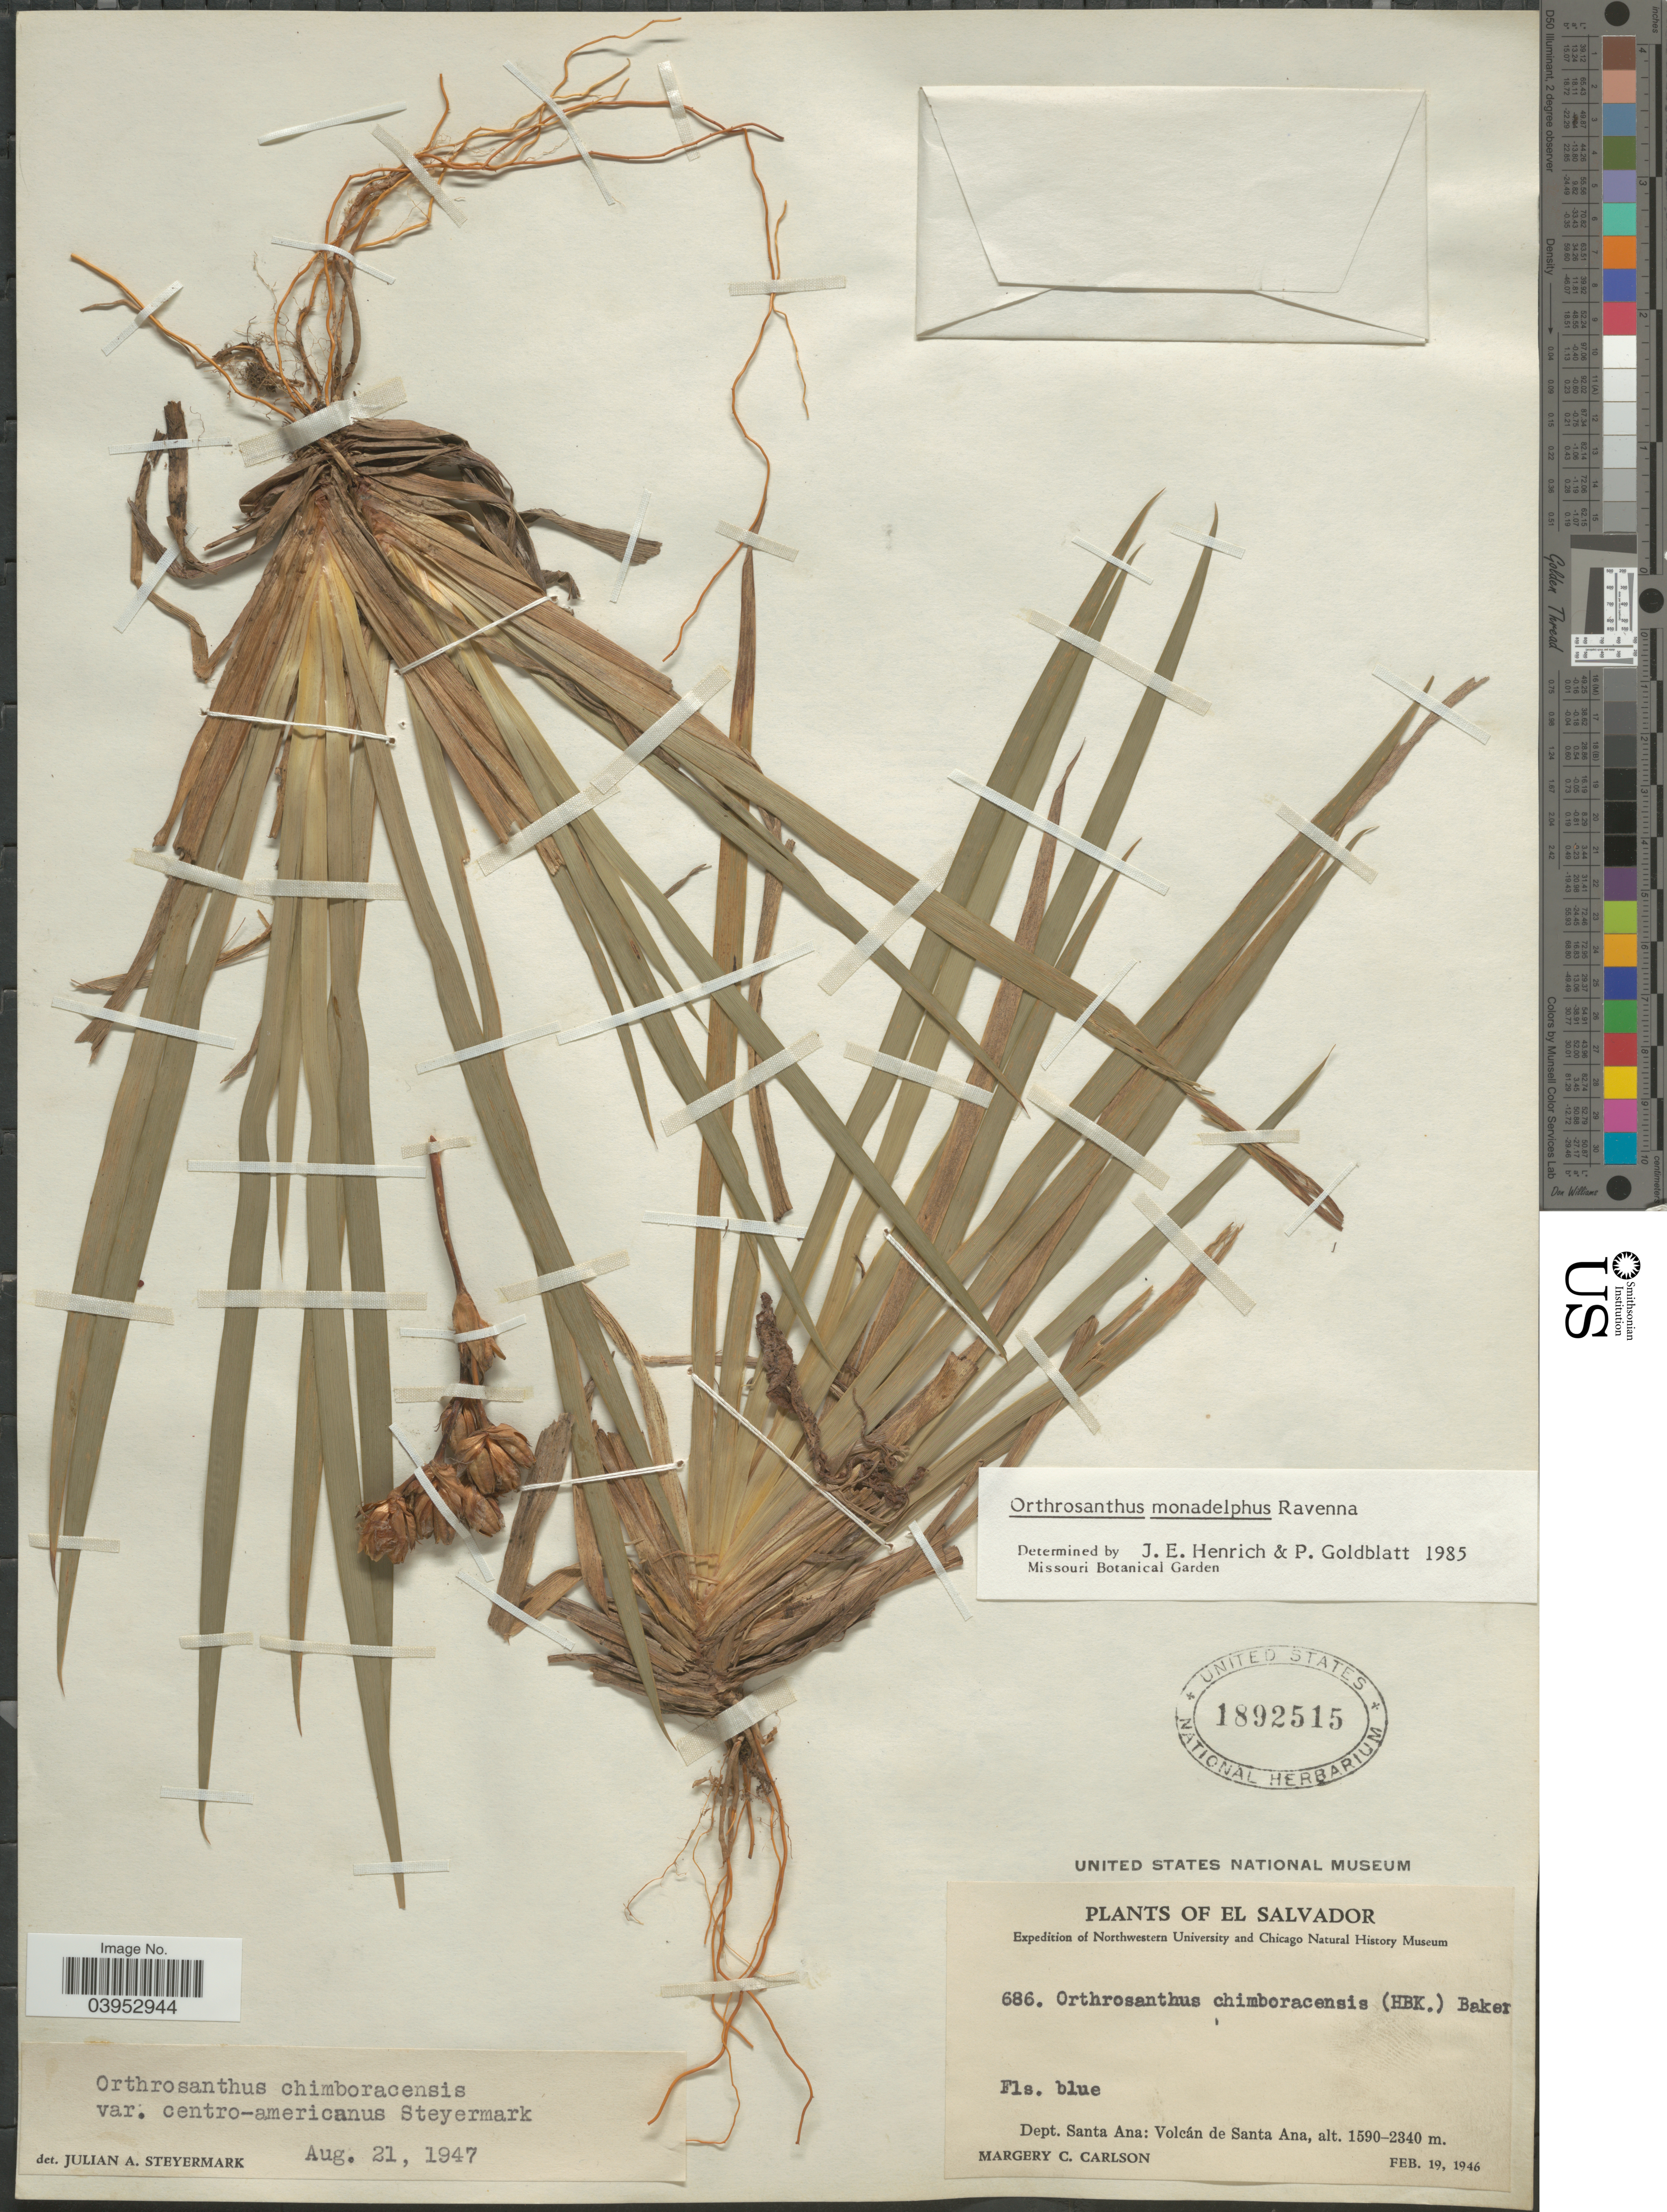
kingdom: Plantae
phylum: Tracheophyta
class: Liliopsida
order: Asparagales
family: Iridaceae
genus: Orthrosanthus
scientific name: Orthrosanthus monadelphus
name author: Ravenna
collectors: M. C. Carlson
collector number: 686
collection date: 1946-02-19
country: El Salvador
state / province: Santa Ana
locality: Dept. Santa Ana: Volcán de Santa Ana.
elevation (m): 1590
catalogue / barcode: US 1892515